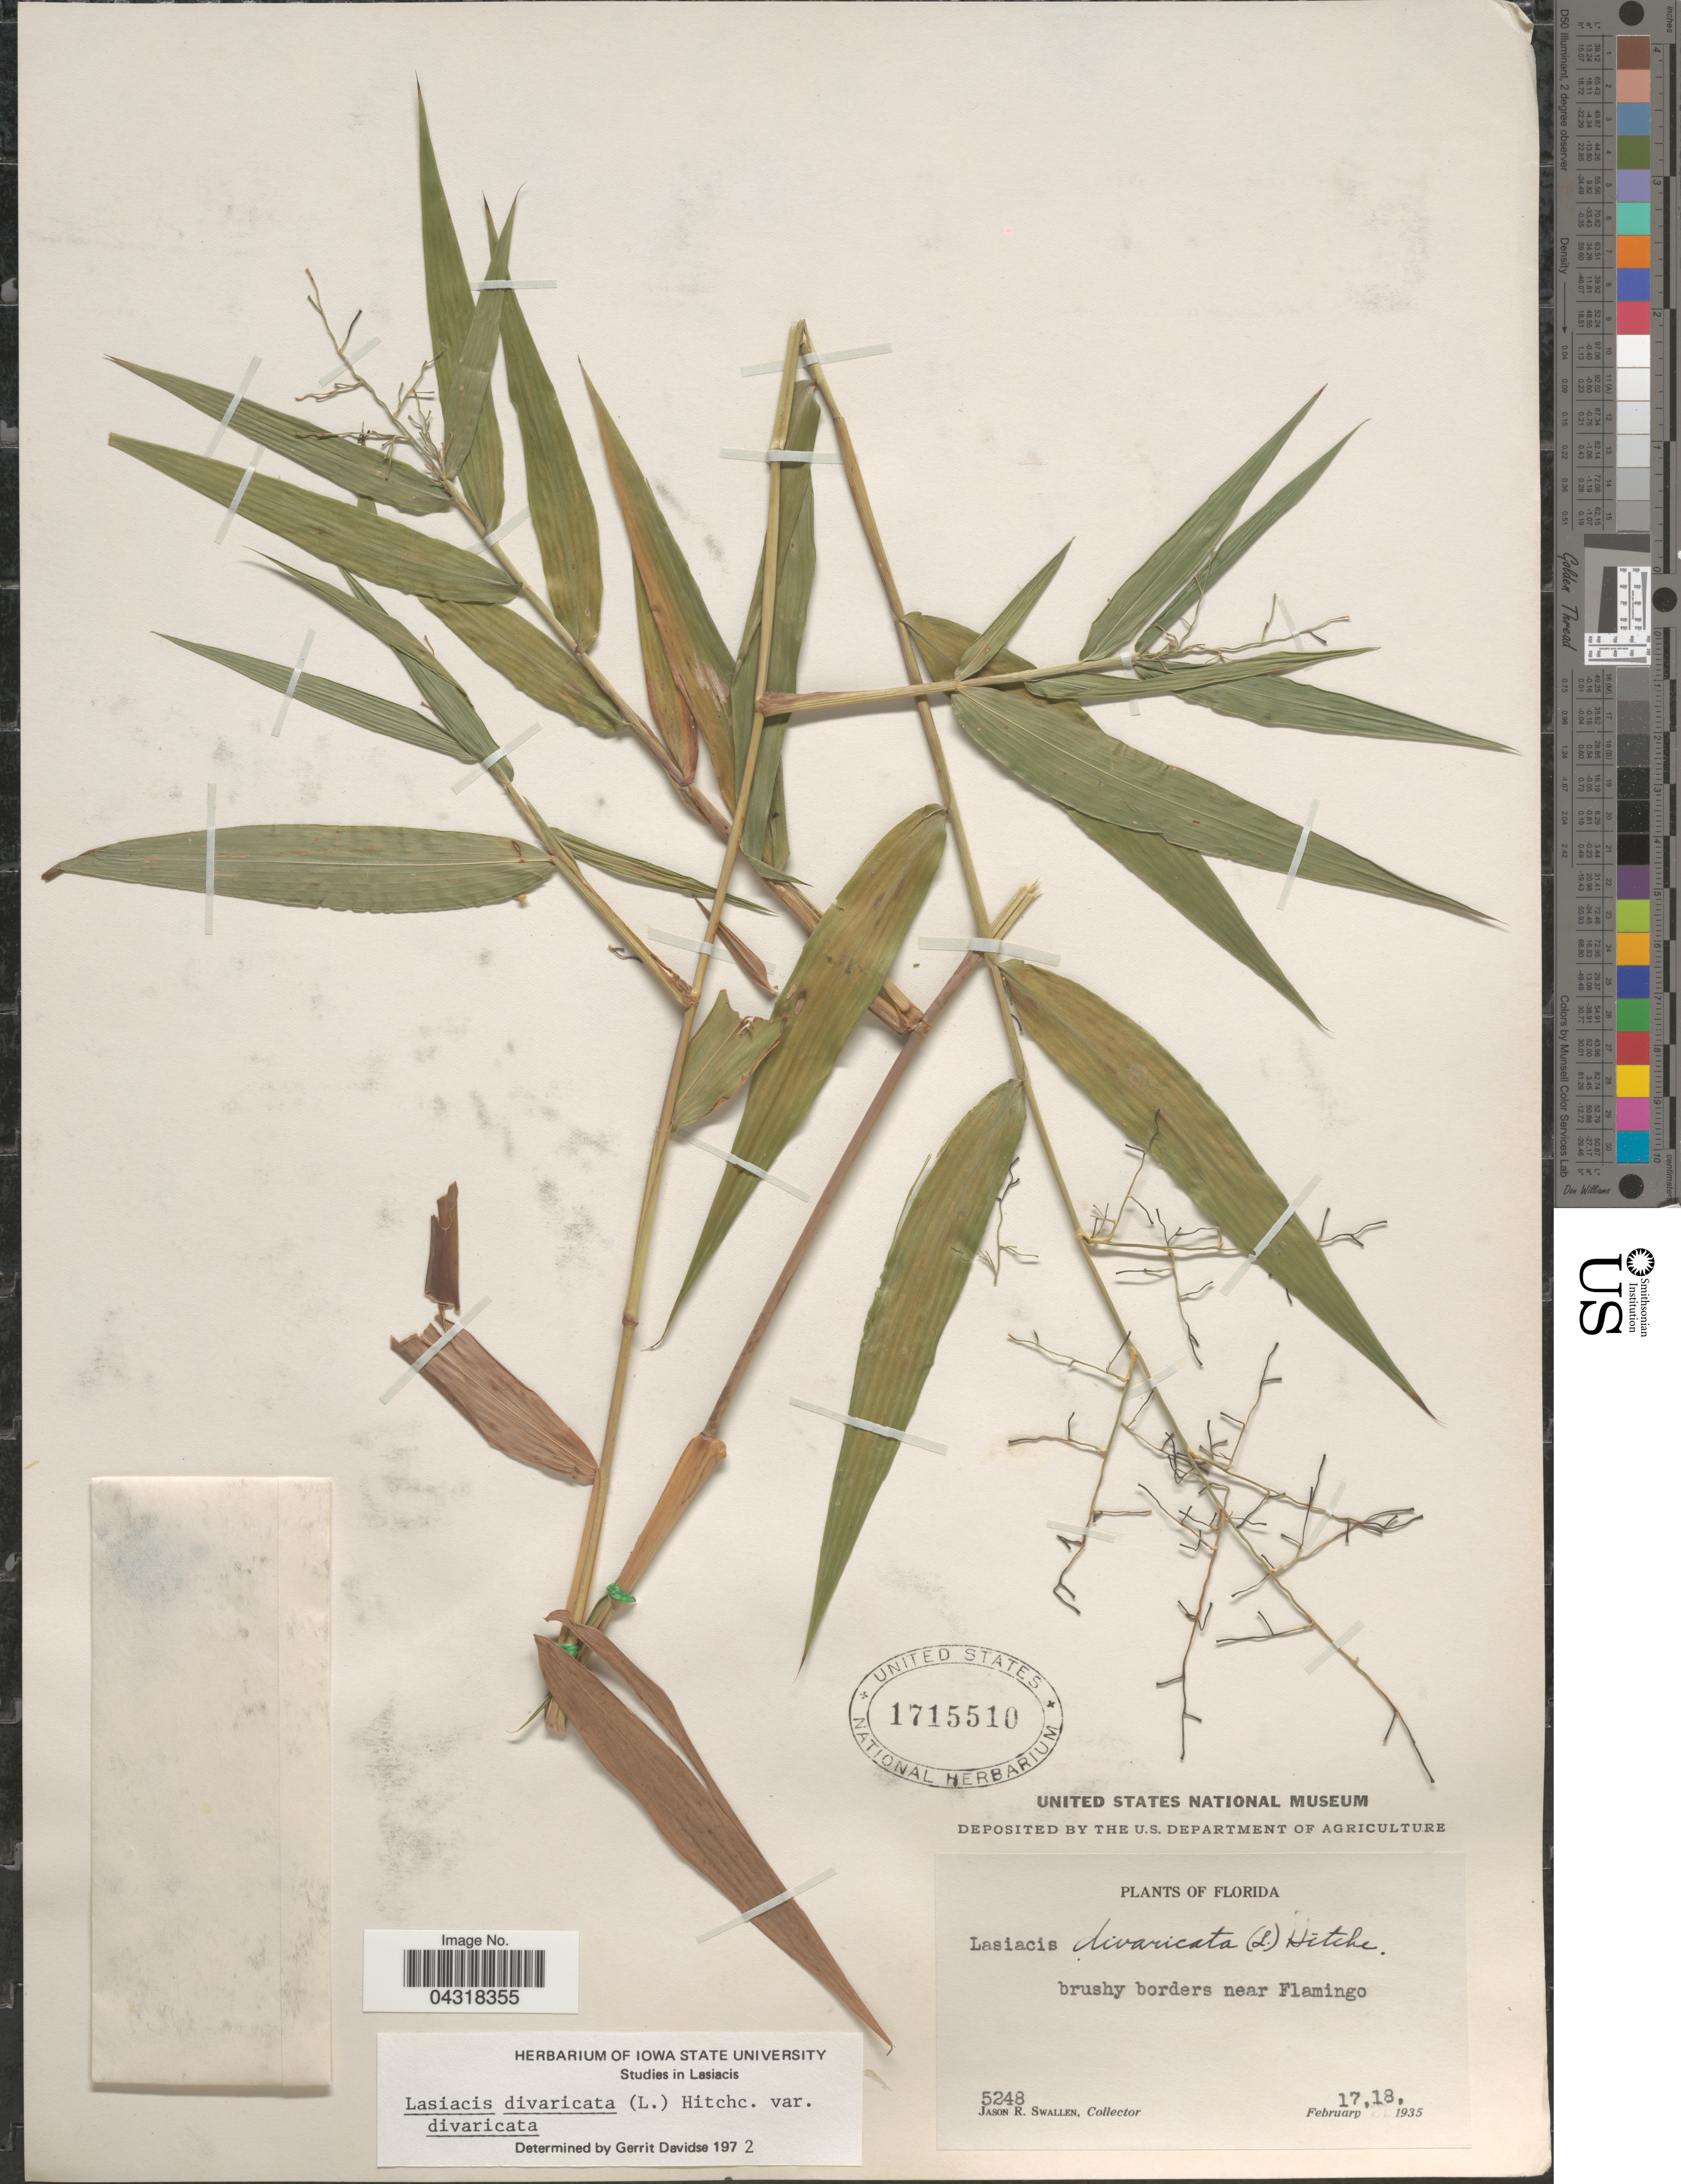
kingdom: Plantae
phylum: Tracheophyta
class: Liliopsida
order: Poales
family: Poaceae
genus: Lasiacis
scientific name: Lasiacis divaricata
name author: (L.) Hitchc.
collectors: J. R. Swallen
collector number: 5248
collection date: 1935-02-17/1935-02-18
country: United States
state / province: Florida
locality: Brushy borders near Flamingo.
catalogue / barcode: US 1715510